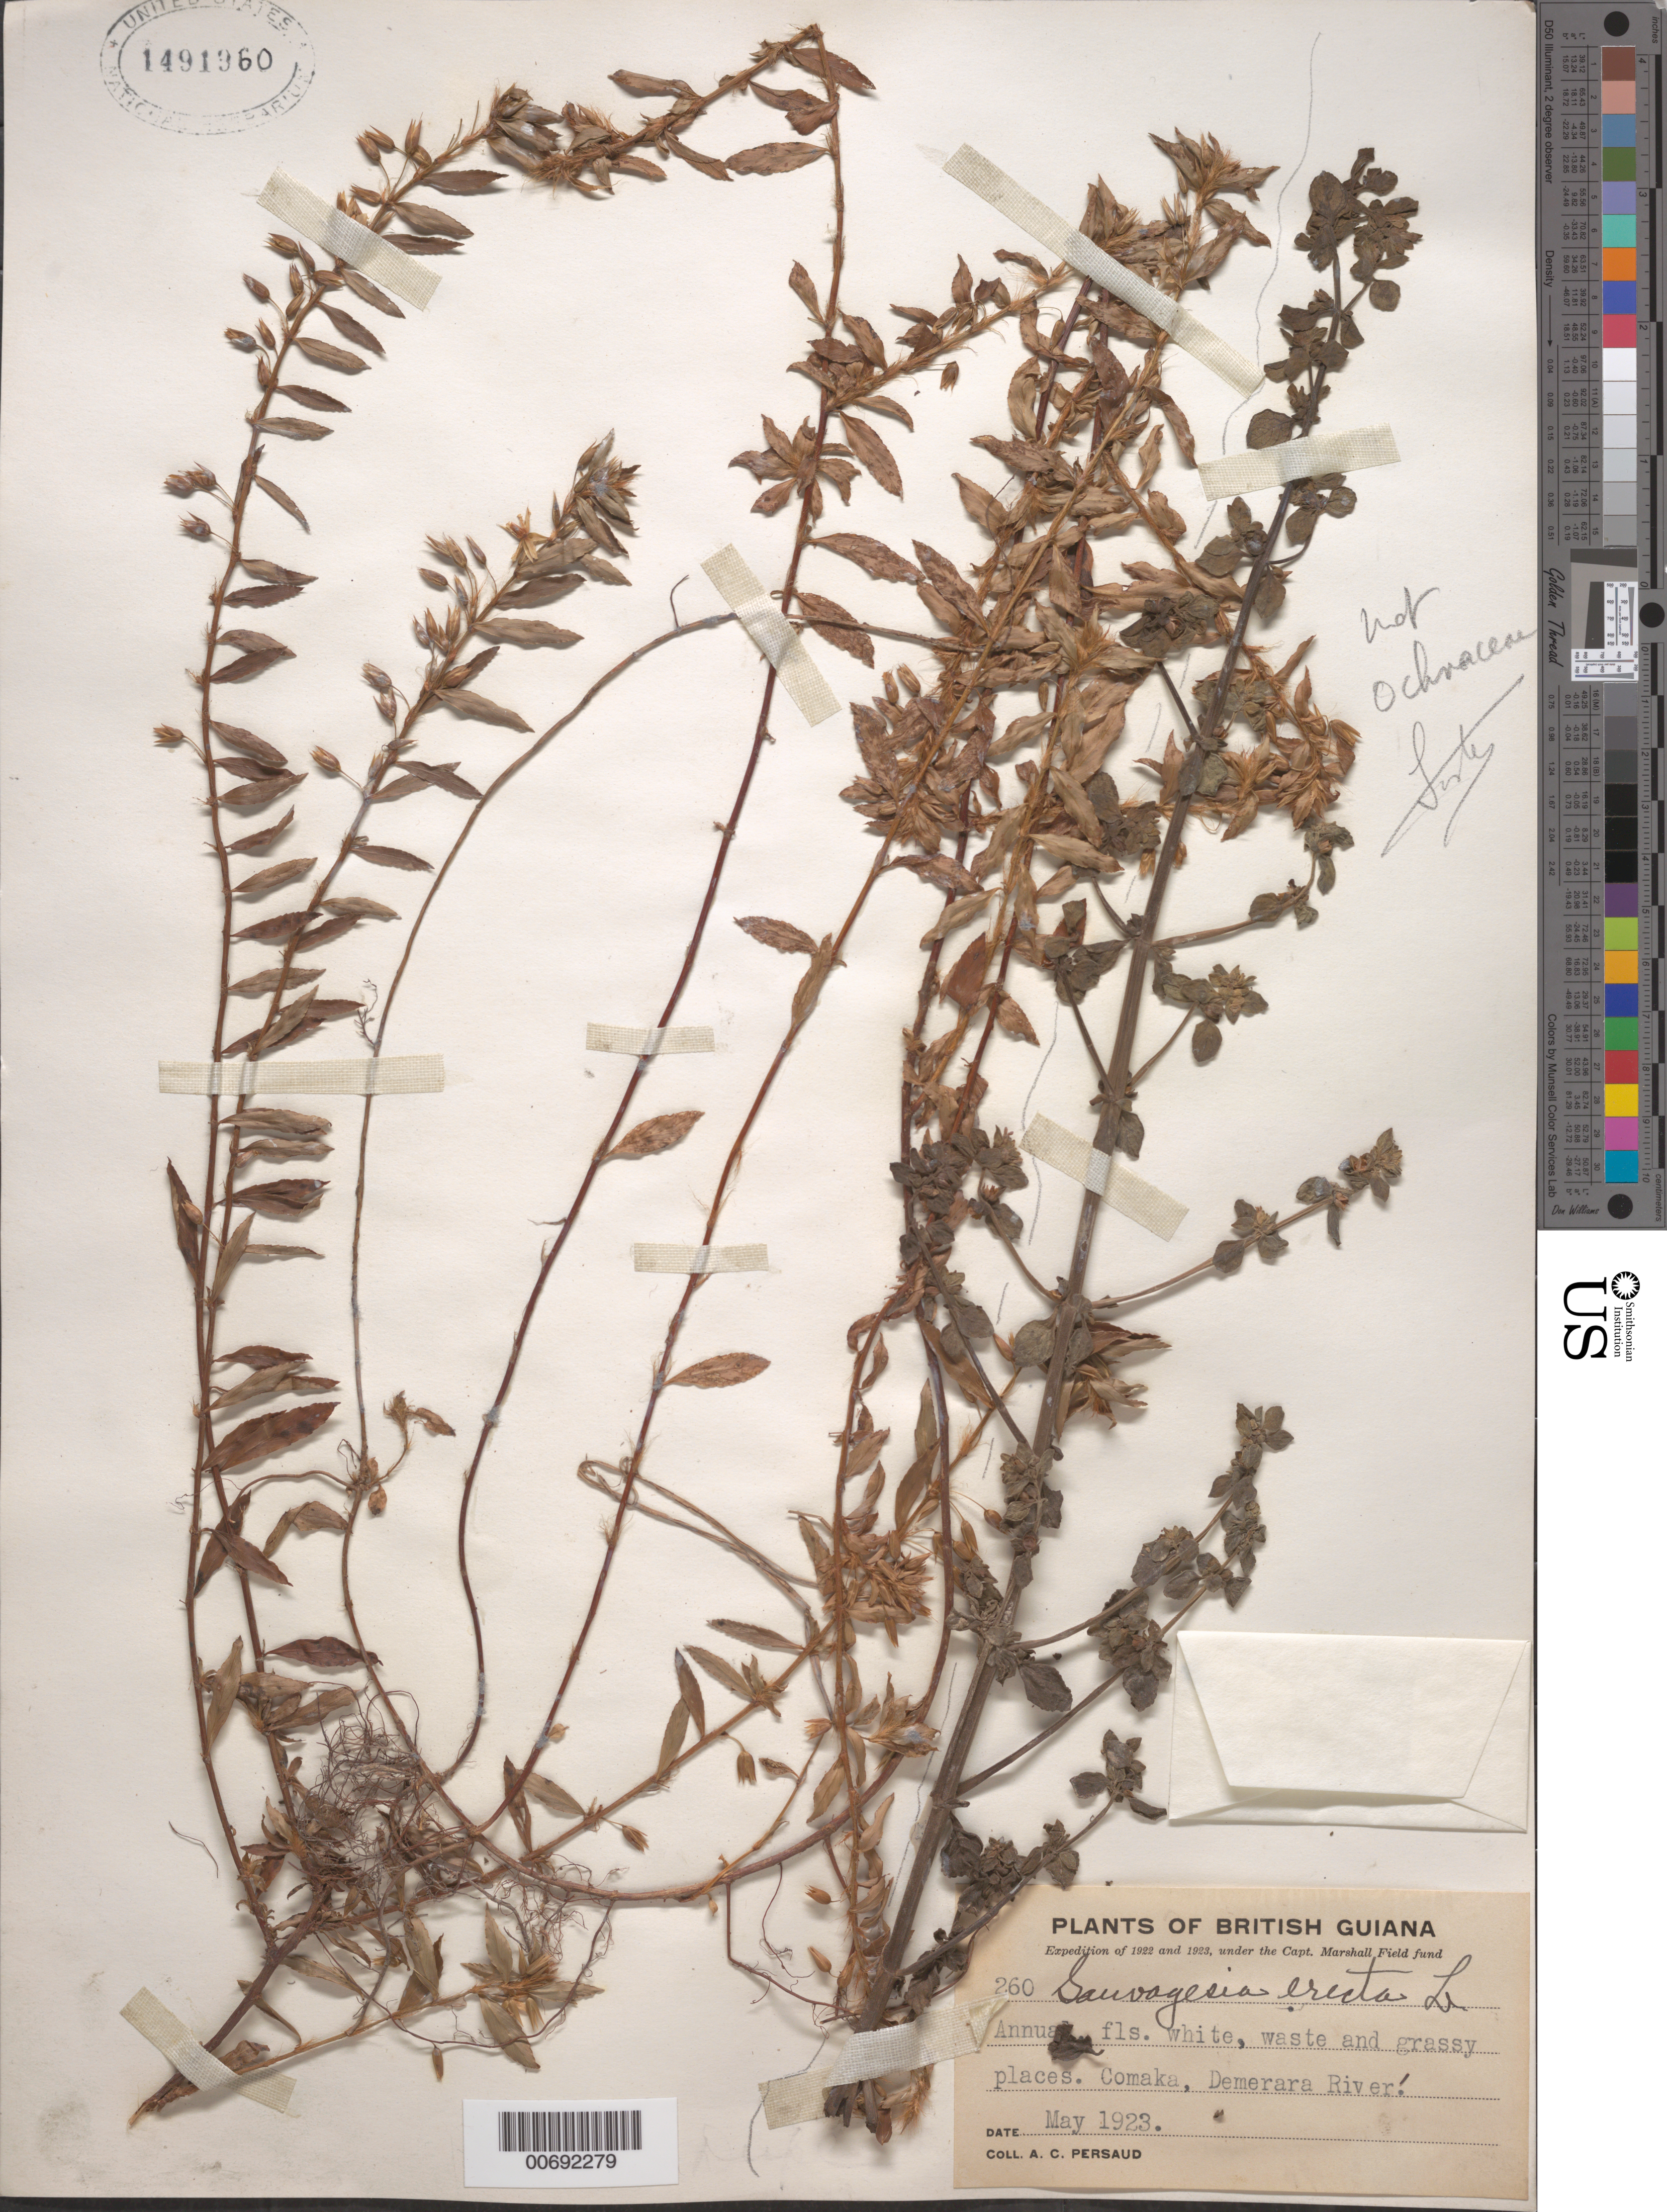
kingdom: Plantae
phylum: Tracheophyta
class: Magnoliopsida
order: Malpighiales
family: Ochnaceae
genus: Sauvagesia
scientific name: Sauvagesia erecta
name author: L.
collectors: A. Persaud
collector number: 260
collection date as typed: May-23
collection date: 1923-05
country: Guyana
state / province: U. Demerara-Berbice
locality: Coomaka, Demerara R.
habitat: Waste and grassy places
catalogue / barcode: US 1491960